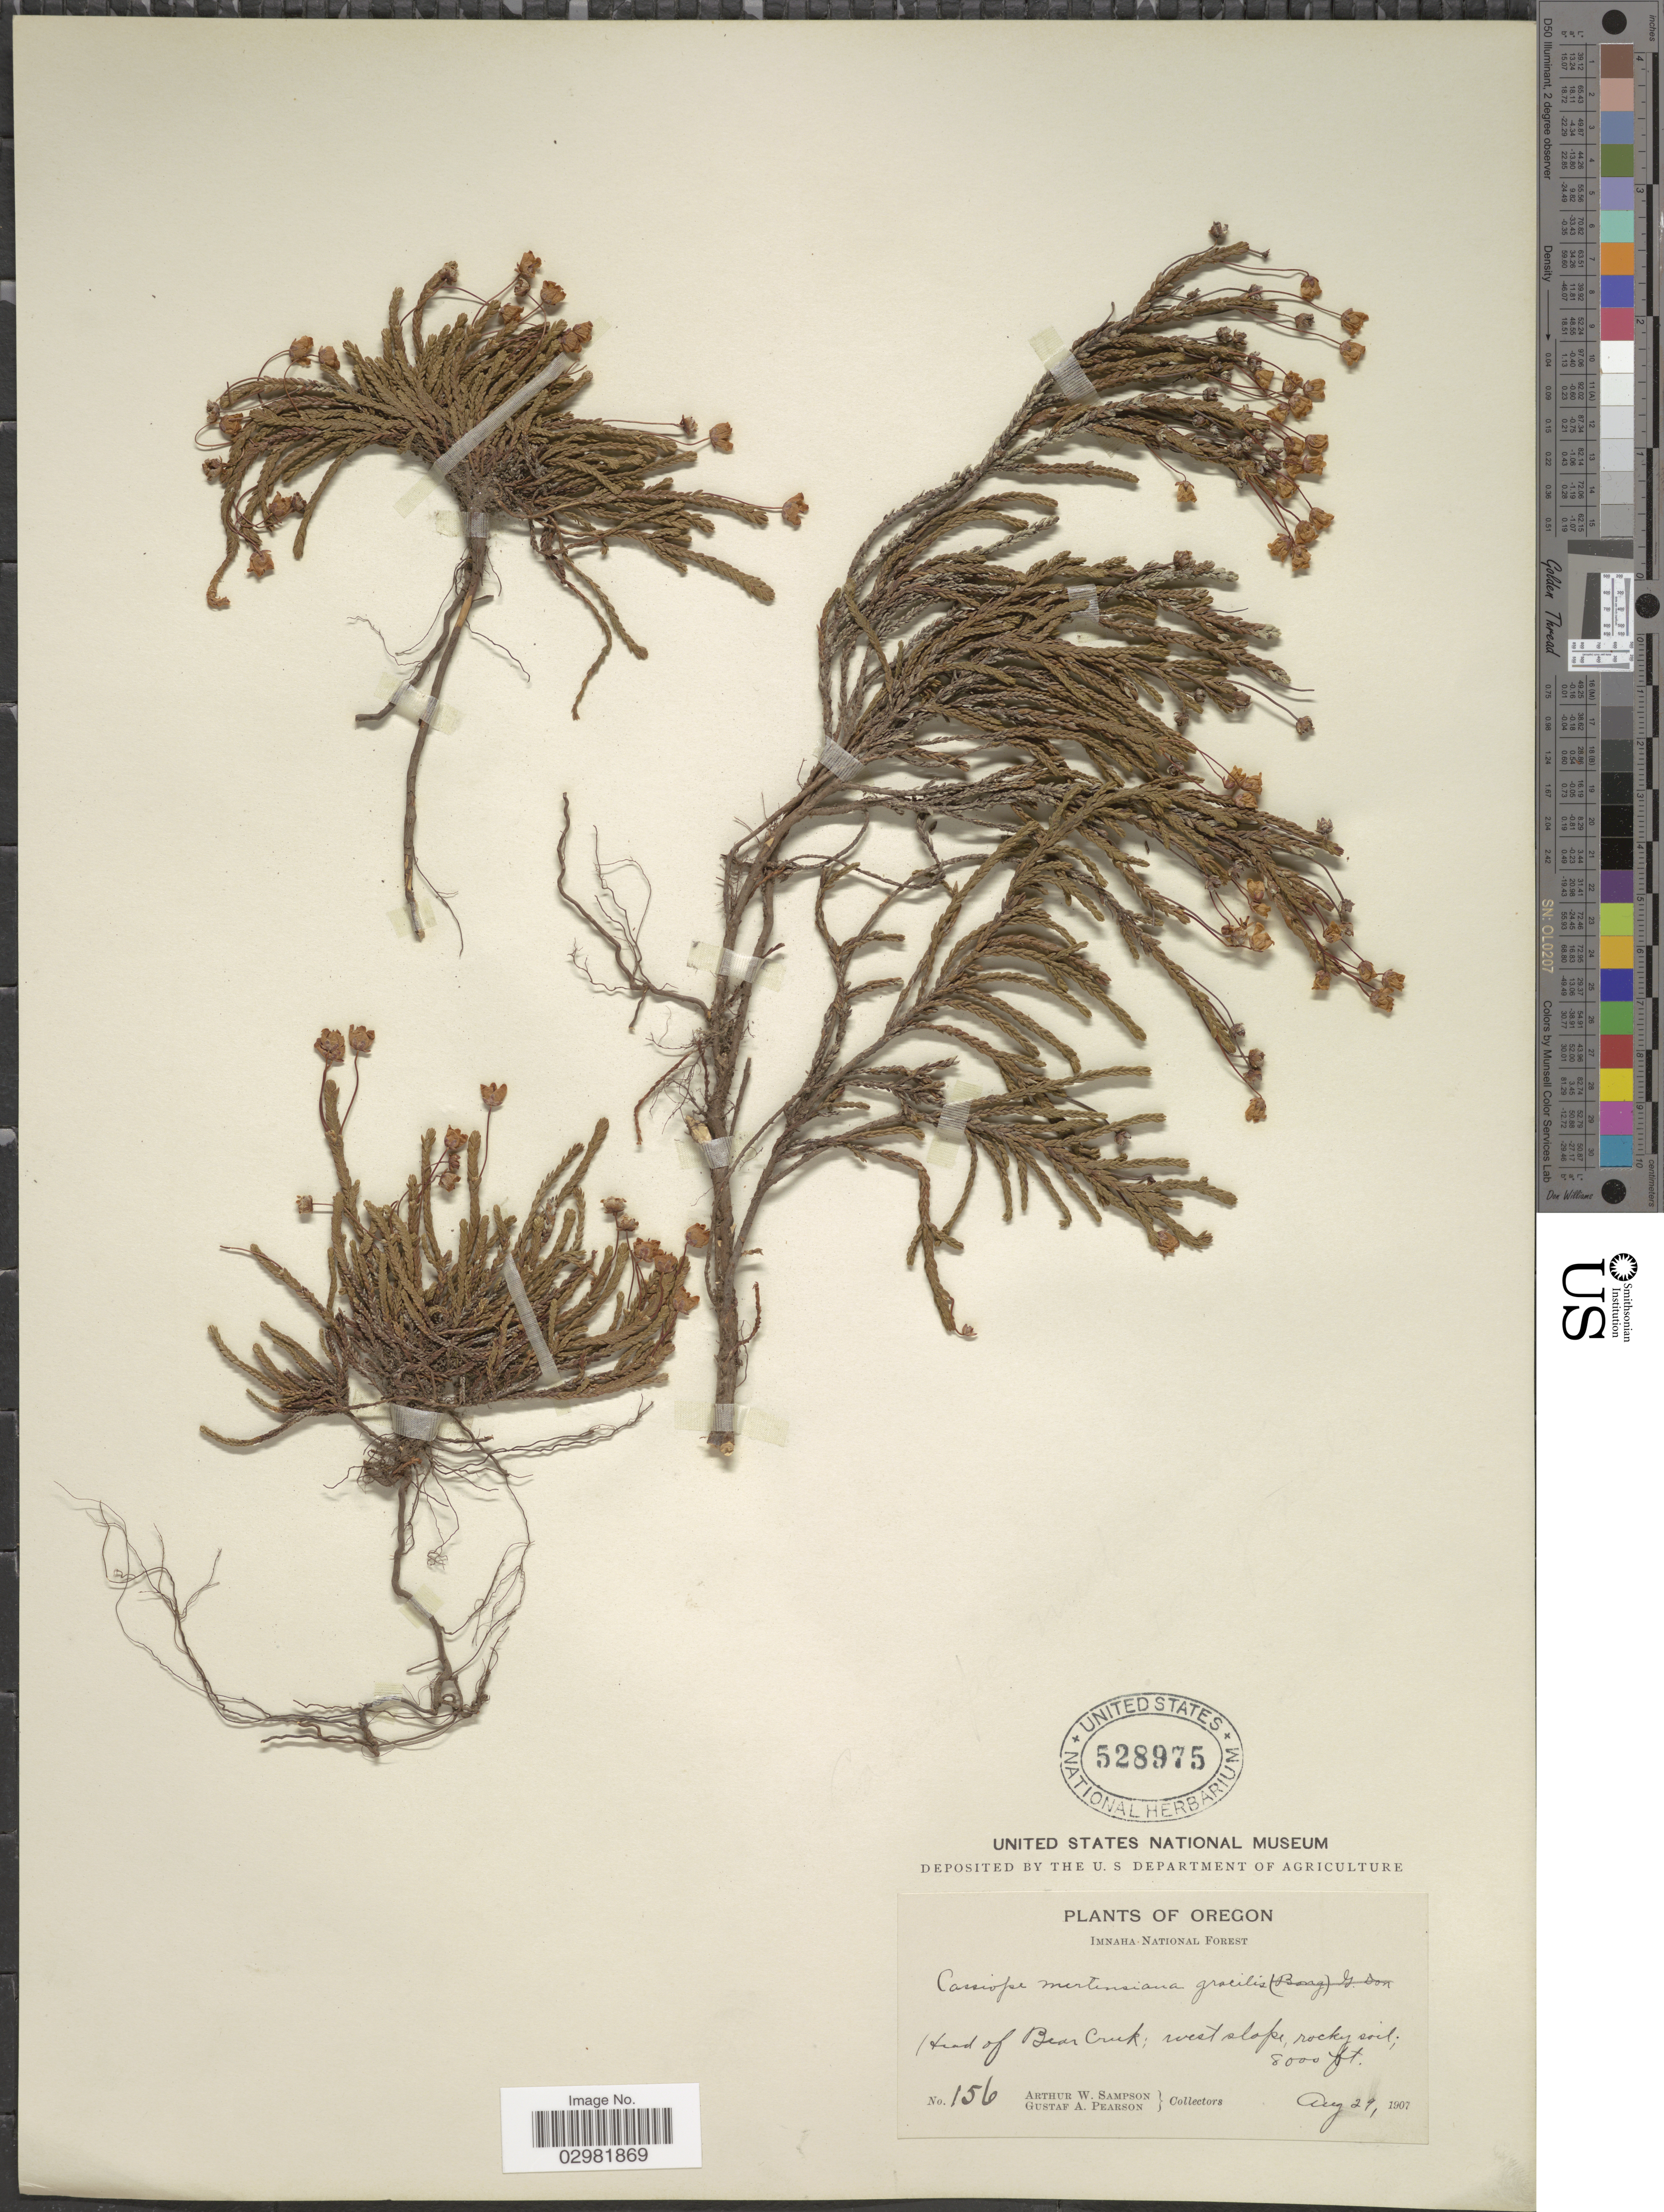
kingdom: Plantae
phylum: Tracheophyta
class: Magnoliopsida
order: Ericales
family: Ericaceae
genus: Cassiope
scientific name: Cassiope mertensiana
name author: (Bong.) G. Don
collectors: A. Sampson & G. Pearson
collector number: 156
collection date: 1907-08-29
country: United States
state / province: Oregon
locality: Imnaha National Forest, Head of Bear Creek.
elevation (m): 2438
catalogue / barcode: US 528975